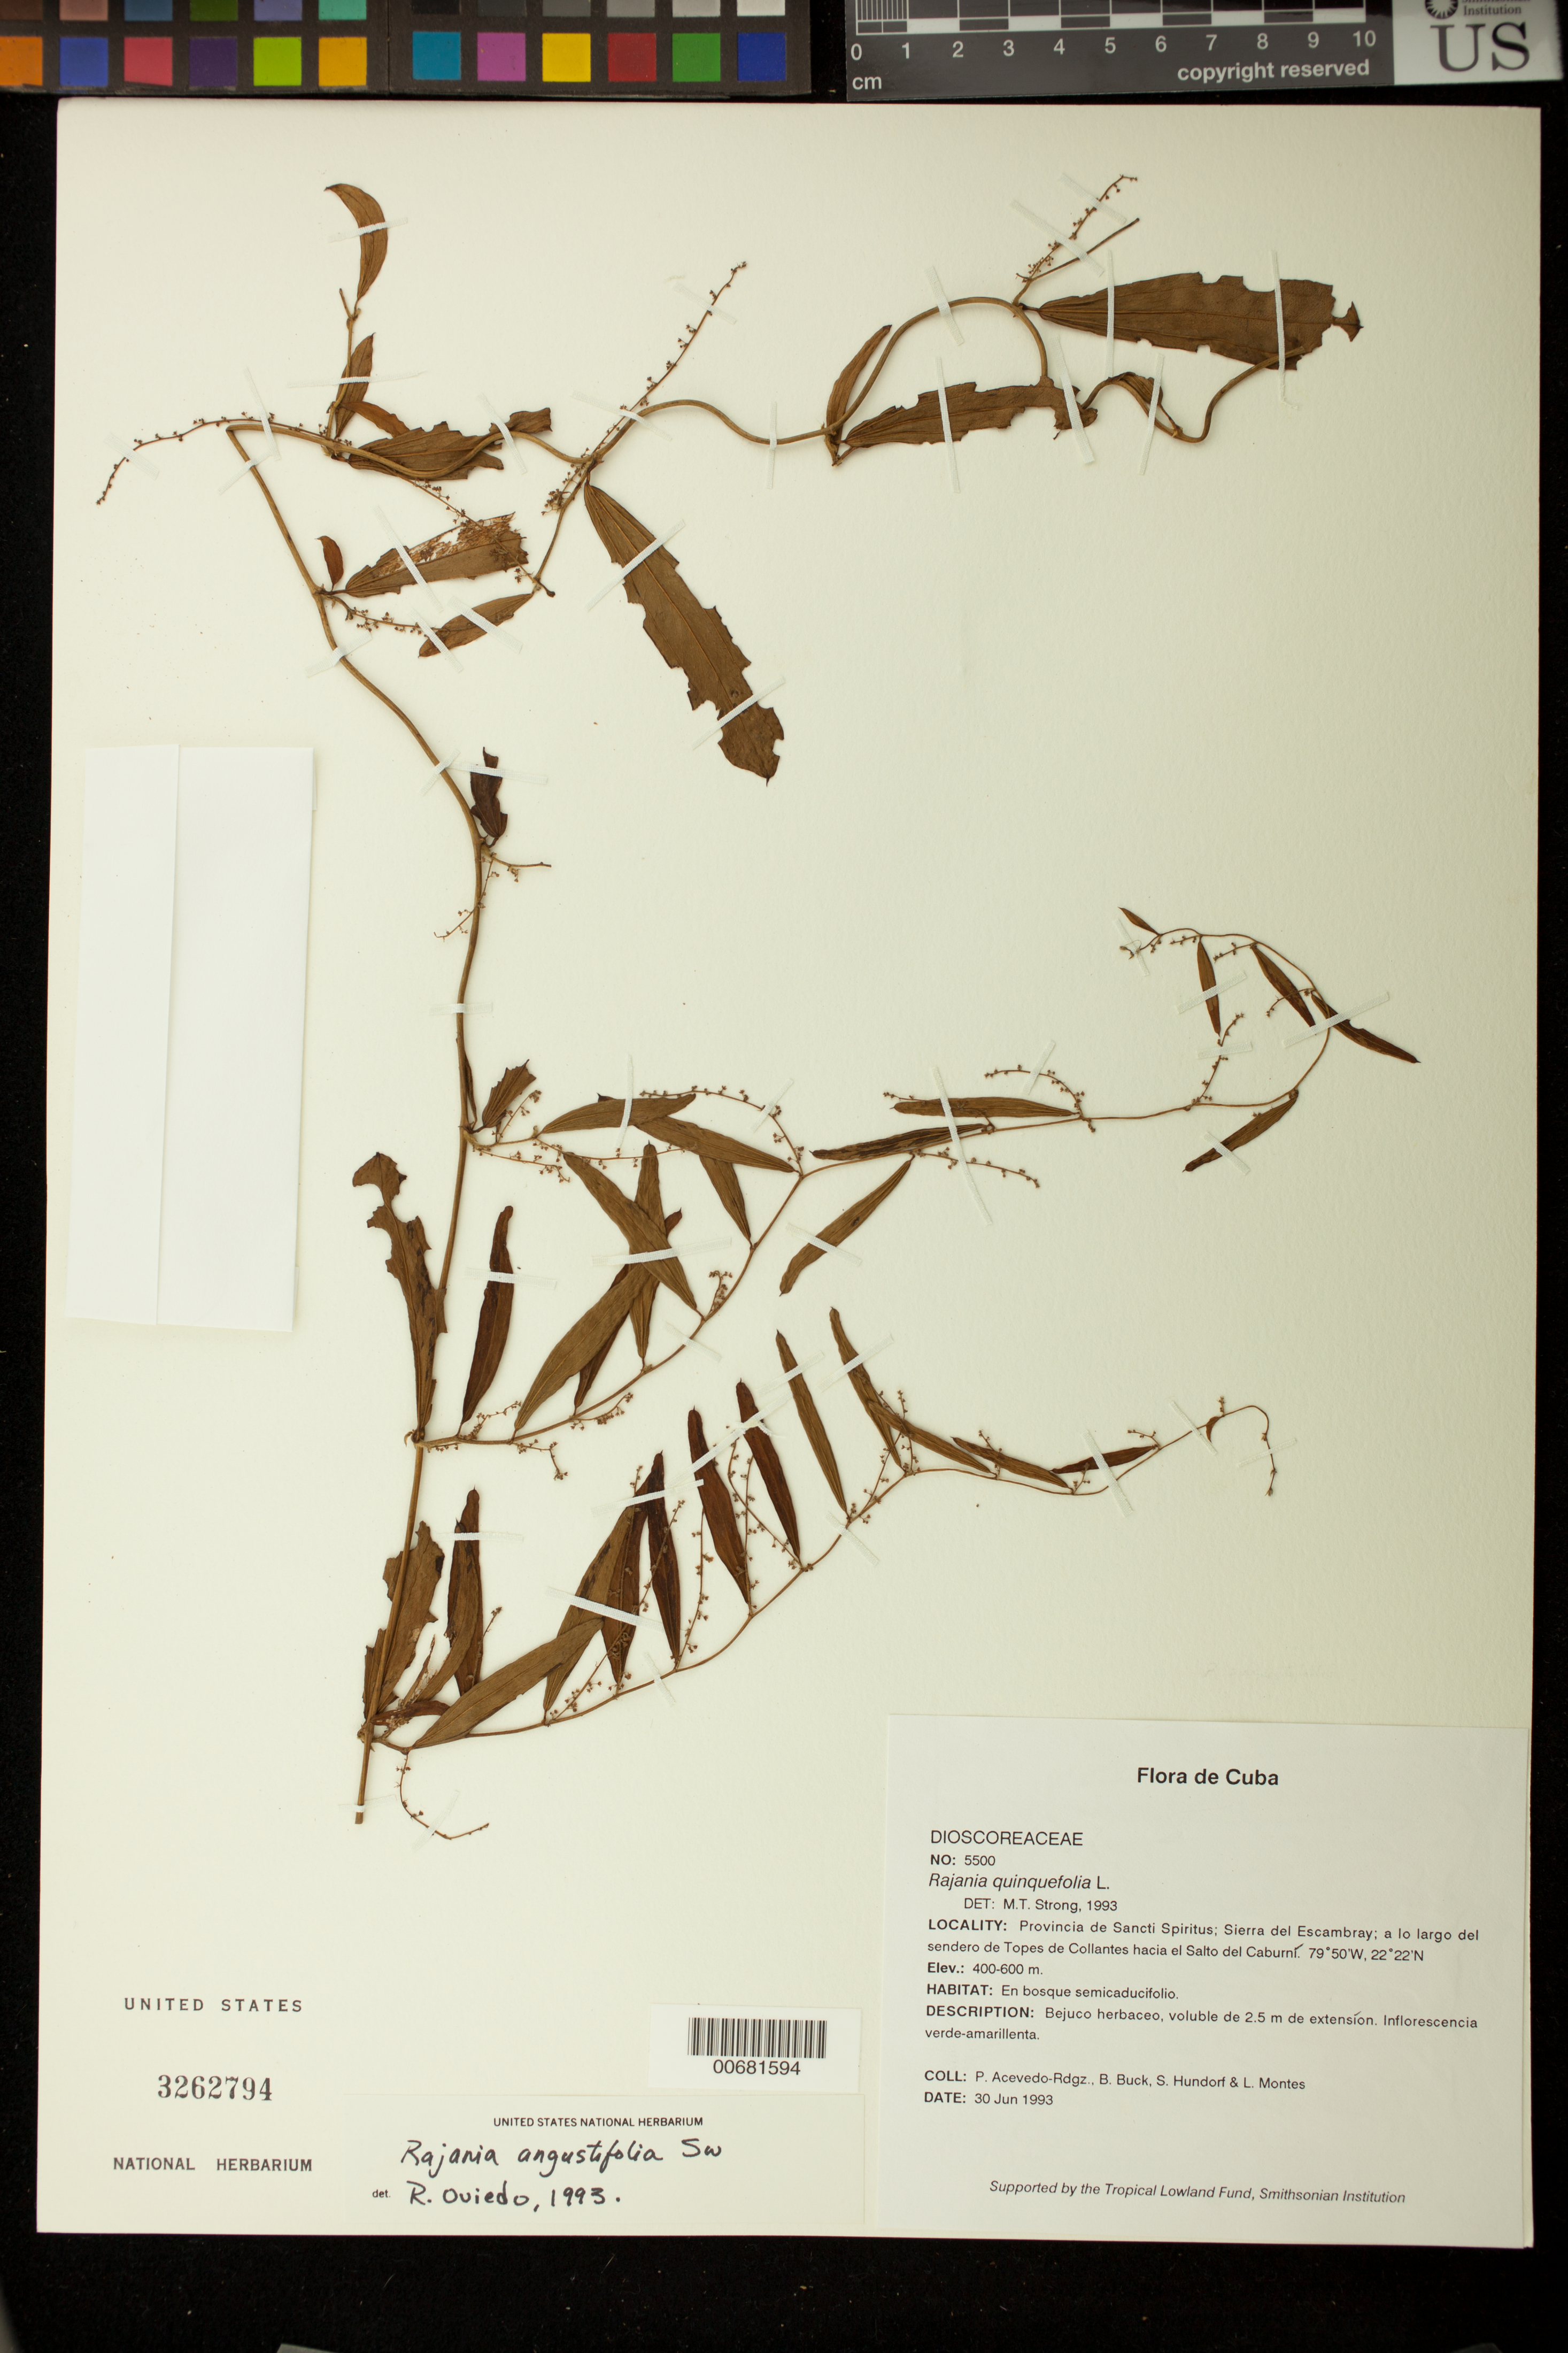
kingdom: Plantae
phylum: Tracheophyta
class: Liliopsida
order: Dioscoreales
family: Dioscoreaceae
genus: Dioscorea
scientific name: Dioscorea microflora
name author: Raz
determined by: Strong, M. T., (US), Smithsonian Institution - National Museum of Natural History (UNITED STATES)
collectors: P. Acevedo-Rodr., B. Buck, S. Hundorf & L. Montes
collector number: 5500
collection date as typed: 30 Jun 1993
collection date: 1993-06-30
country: Cuba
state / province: Sancti Spiritus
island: Cuba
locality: Sierra del Escambray; a lo largo del sendero de Topes de Collantes hacia el Salto del Caburni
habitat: En bosque semicaducifolio.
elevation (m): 400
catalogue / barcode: US 3262794